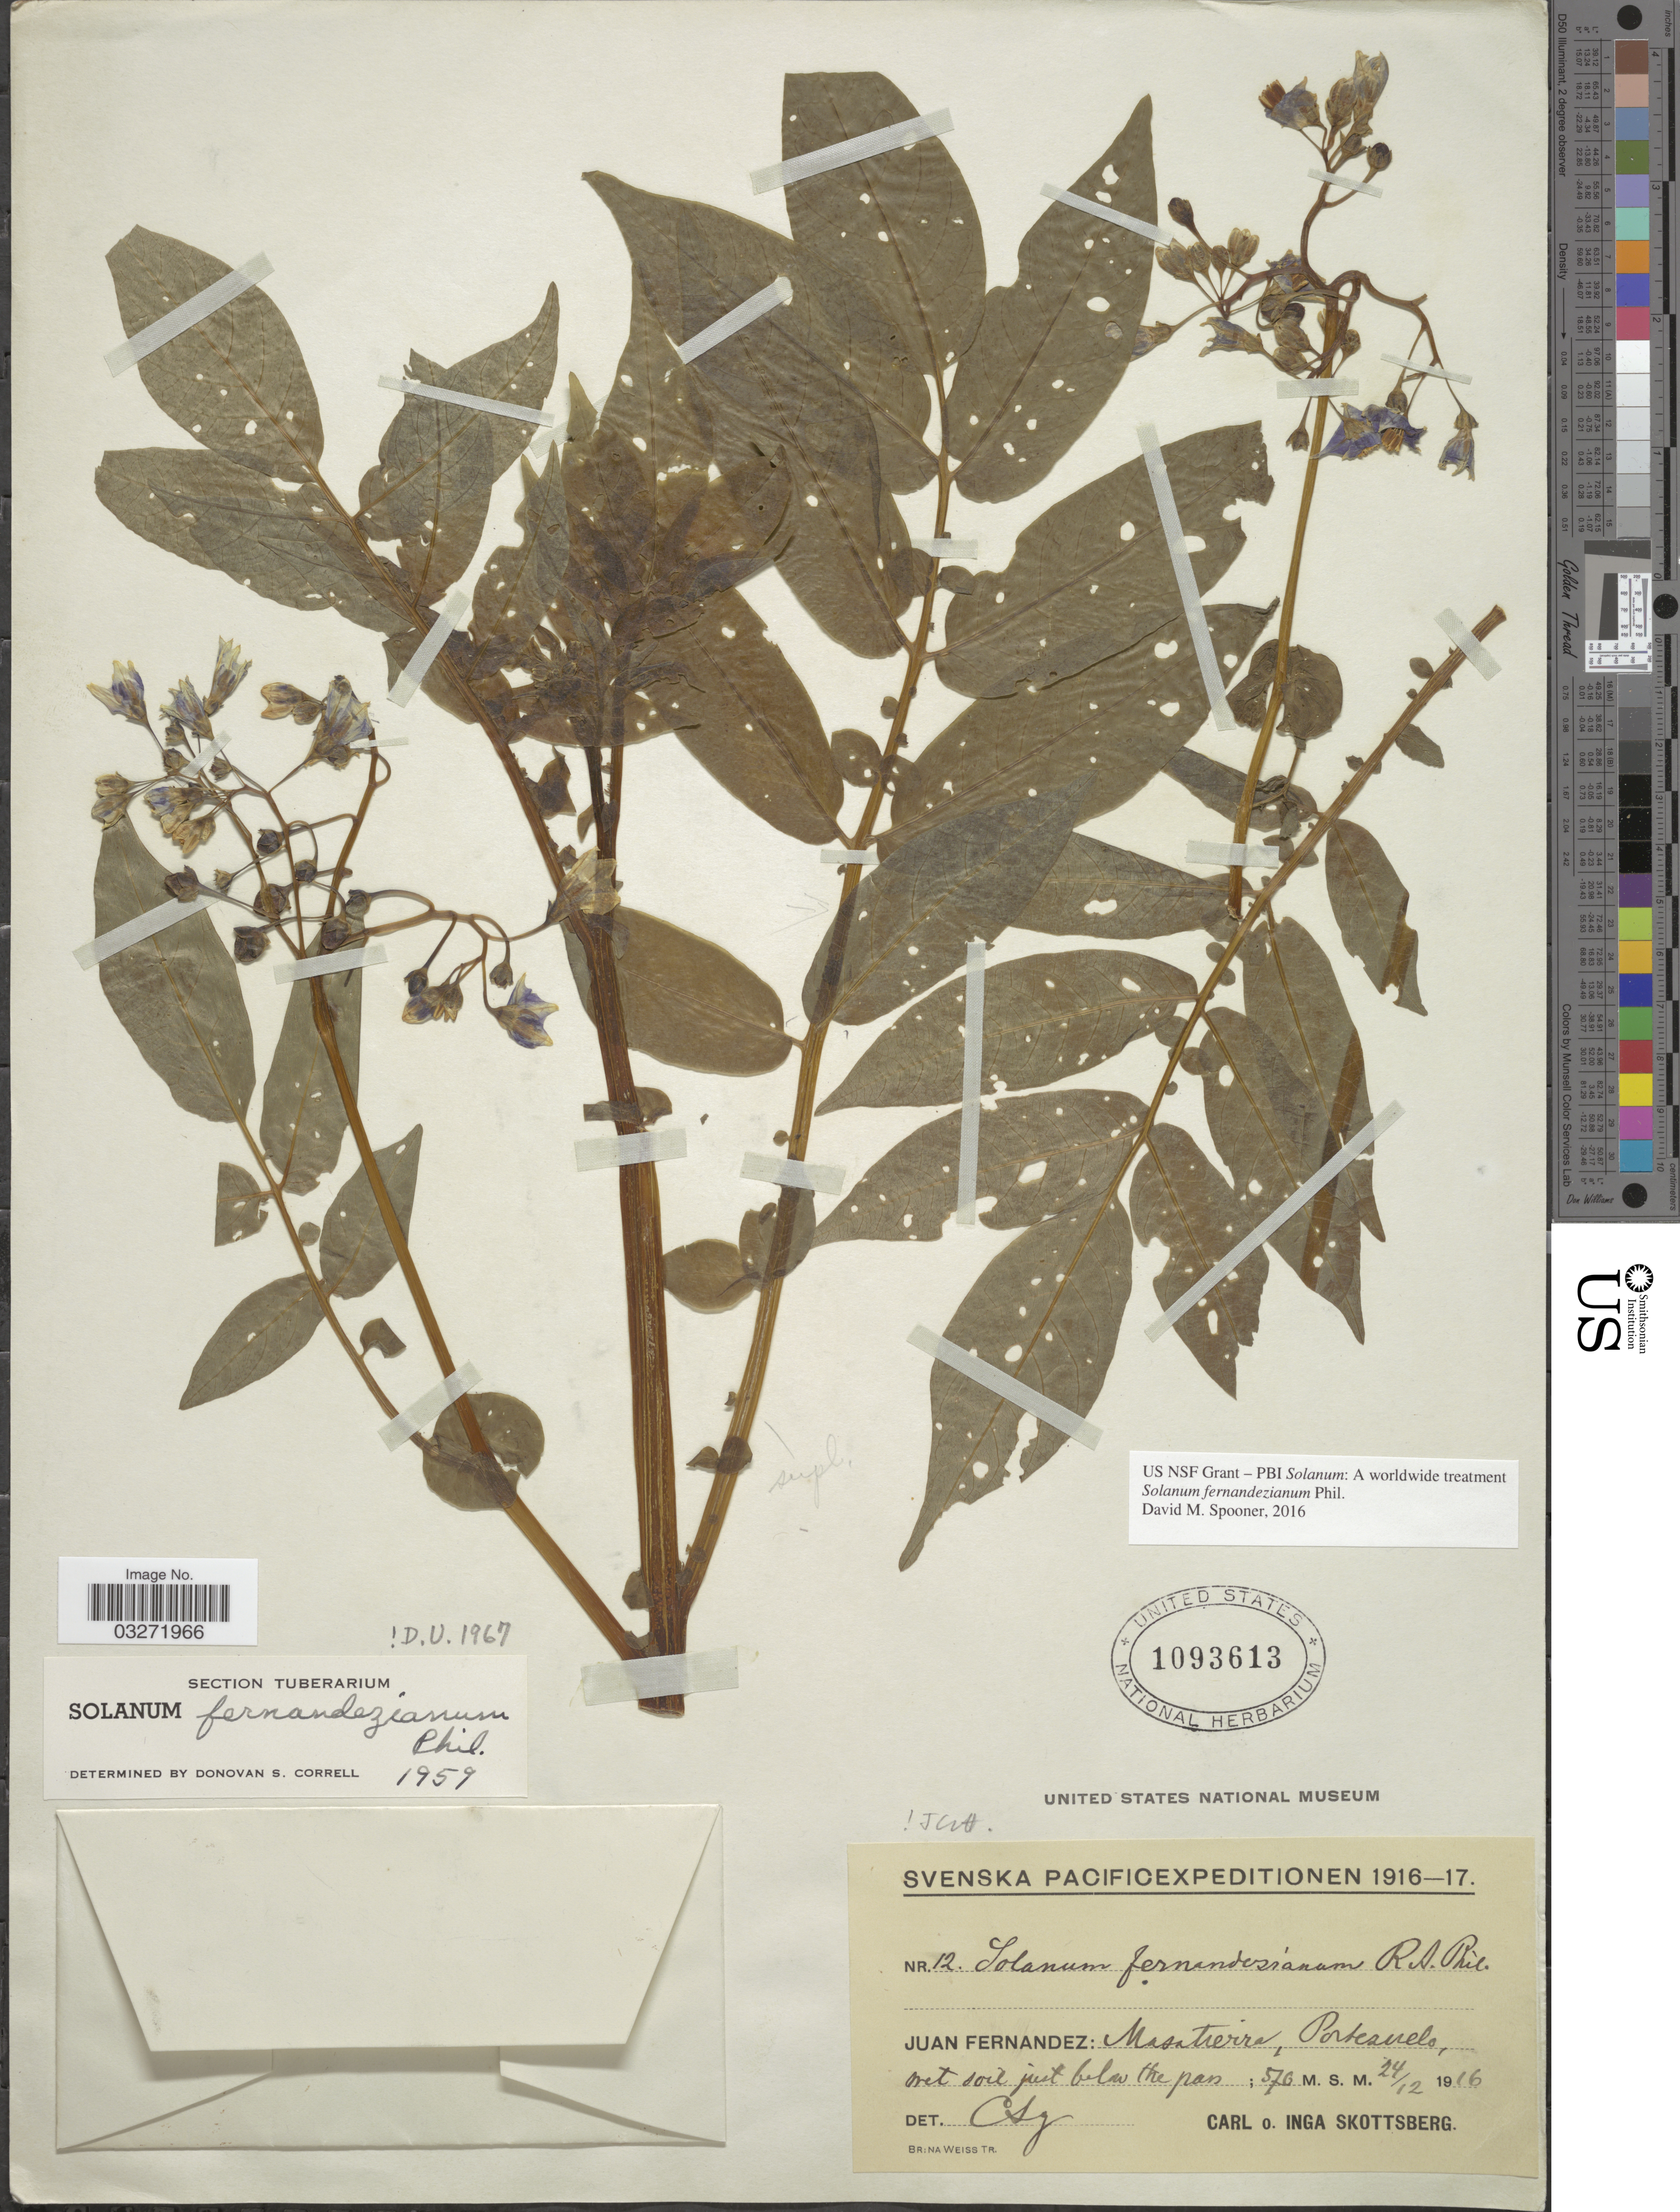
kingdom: Plantae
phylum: Tracheophyta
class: Magnoliopsida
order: Solanales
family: Solanaceae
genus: Solanum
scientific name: Solanum fernandezianum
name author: Phil.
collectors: C. Skottsberg & I. Skottsberg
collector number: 12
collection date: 1916-12-24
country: Chile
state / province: Valparaíso (V)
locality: Juan Fernandez: Masatierra, Portesuelo.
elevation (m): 570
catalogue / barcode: US 1093613